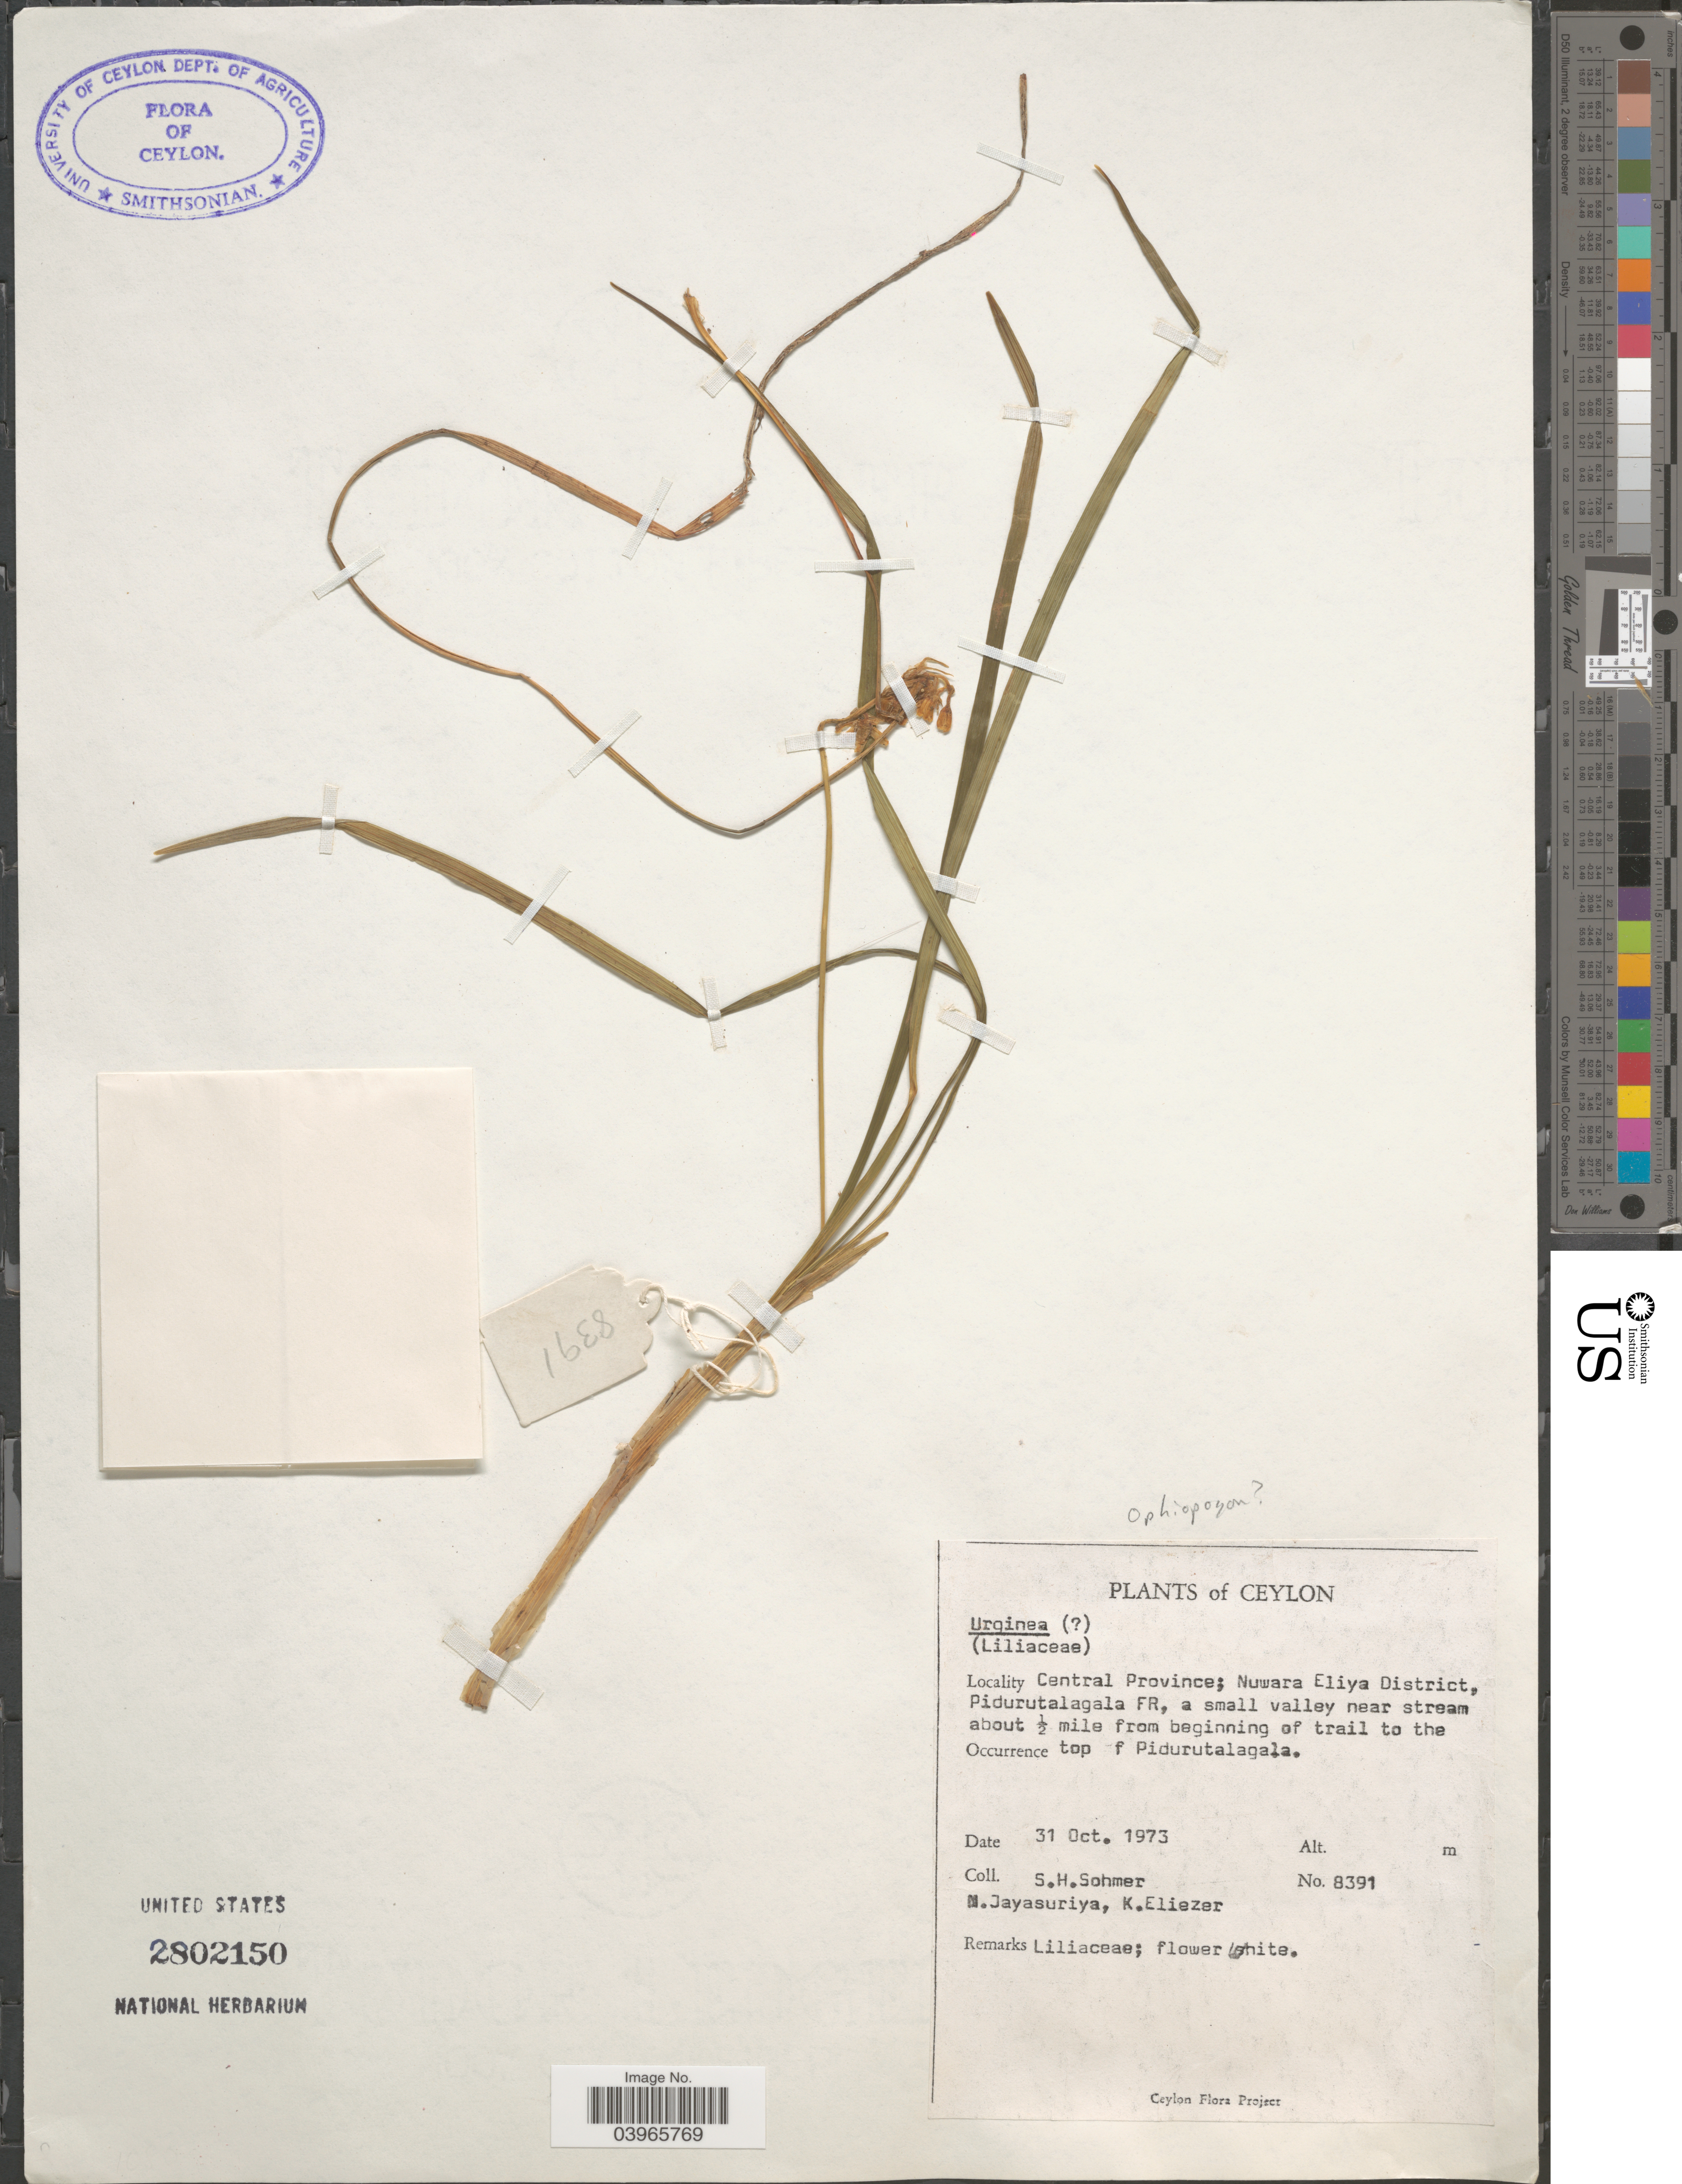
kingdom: Plantae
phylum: Tracheophyta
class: Liliopsida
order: Asparagales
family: Asparagaceae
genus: Ophiopogon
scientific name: Ophiopogon intermedius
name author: D. Don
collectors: S. H. Sohmer, M. Jayasuriya & K. Eliezer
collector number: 8391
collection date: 1973-10-31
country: Sri Lanka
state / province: Central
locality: Ceylon. Nuwara Eliya District, Pidurutalagala FR, a small valley near stream about ½ mile from beginning of trail to the top f Pidurutalagala.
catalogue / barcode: US 2802150